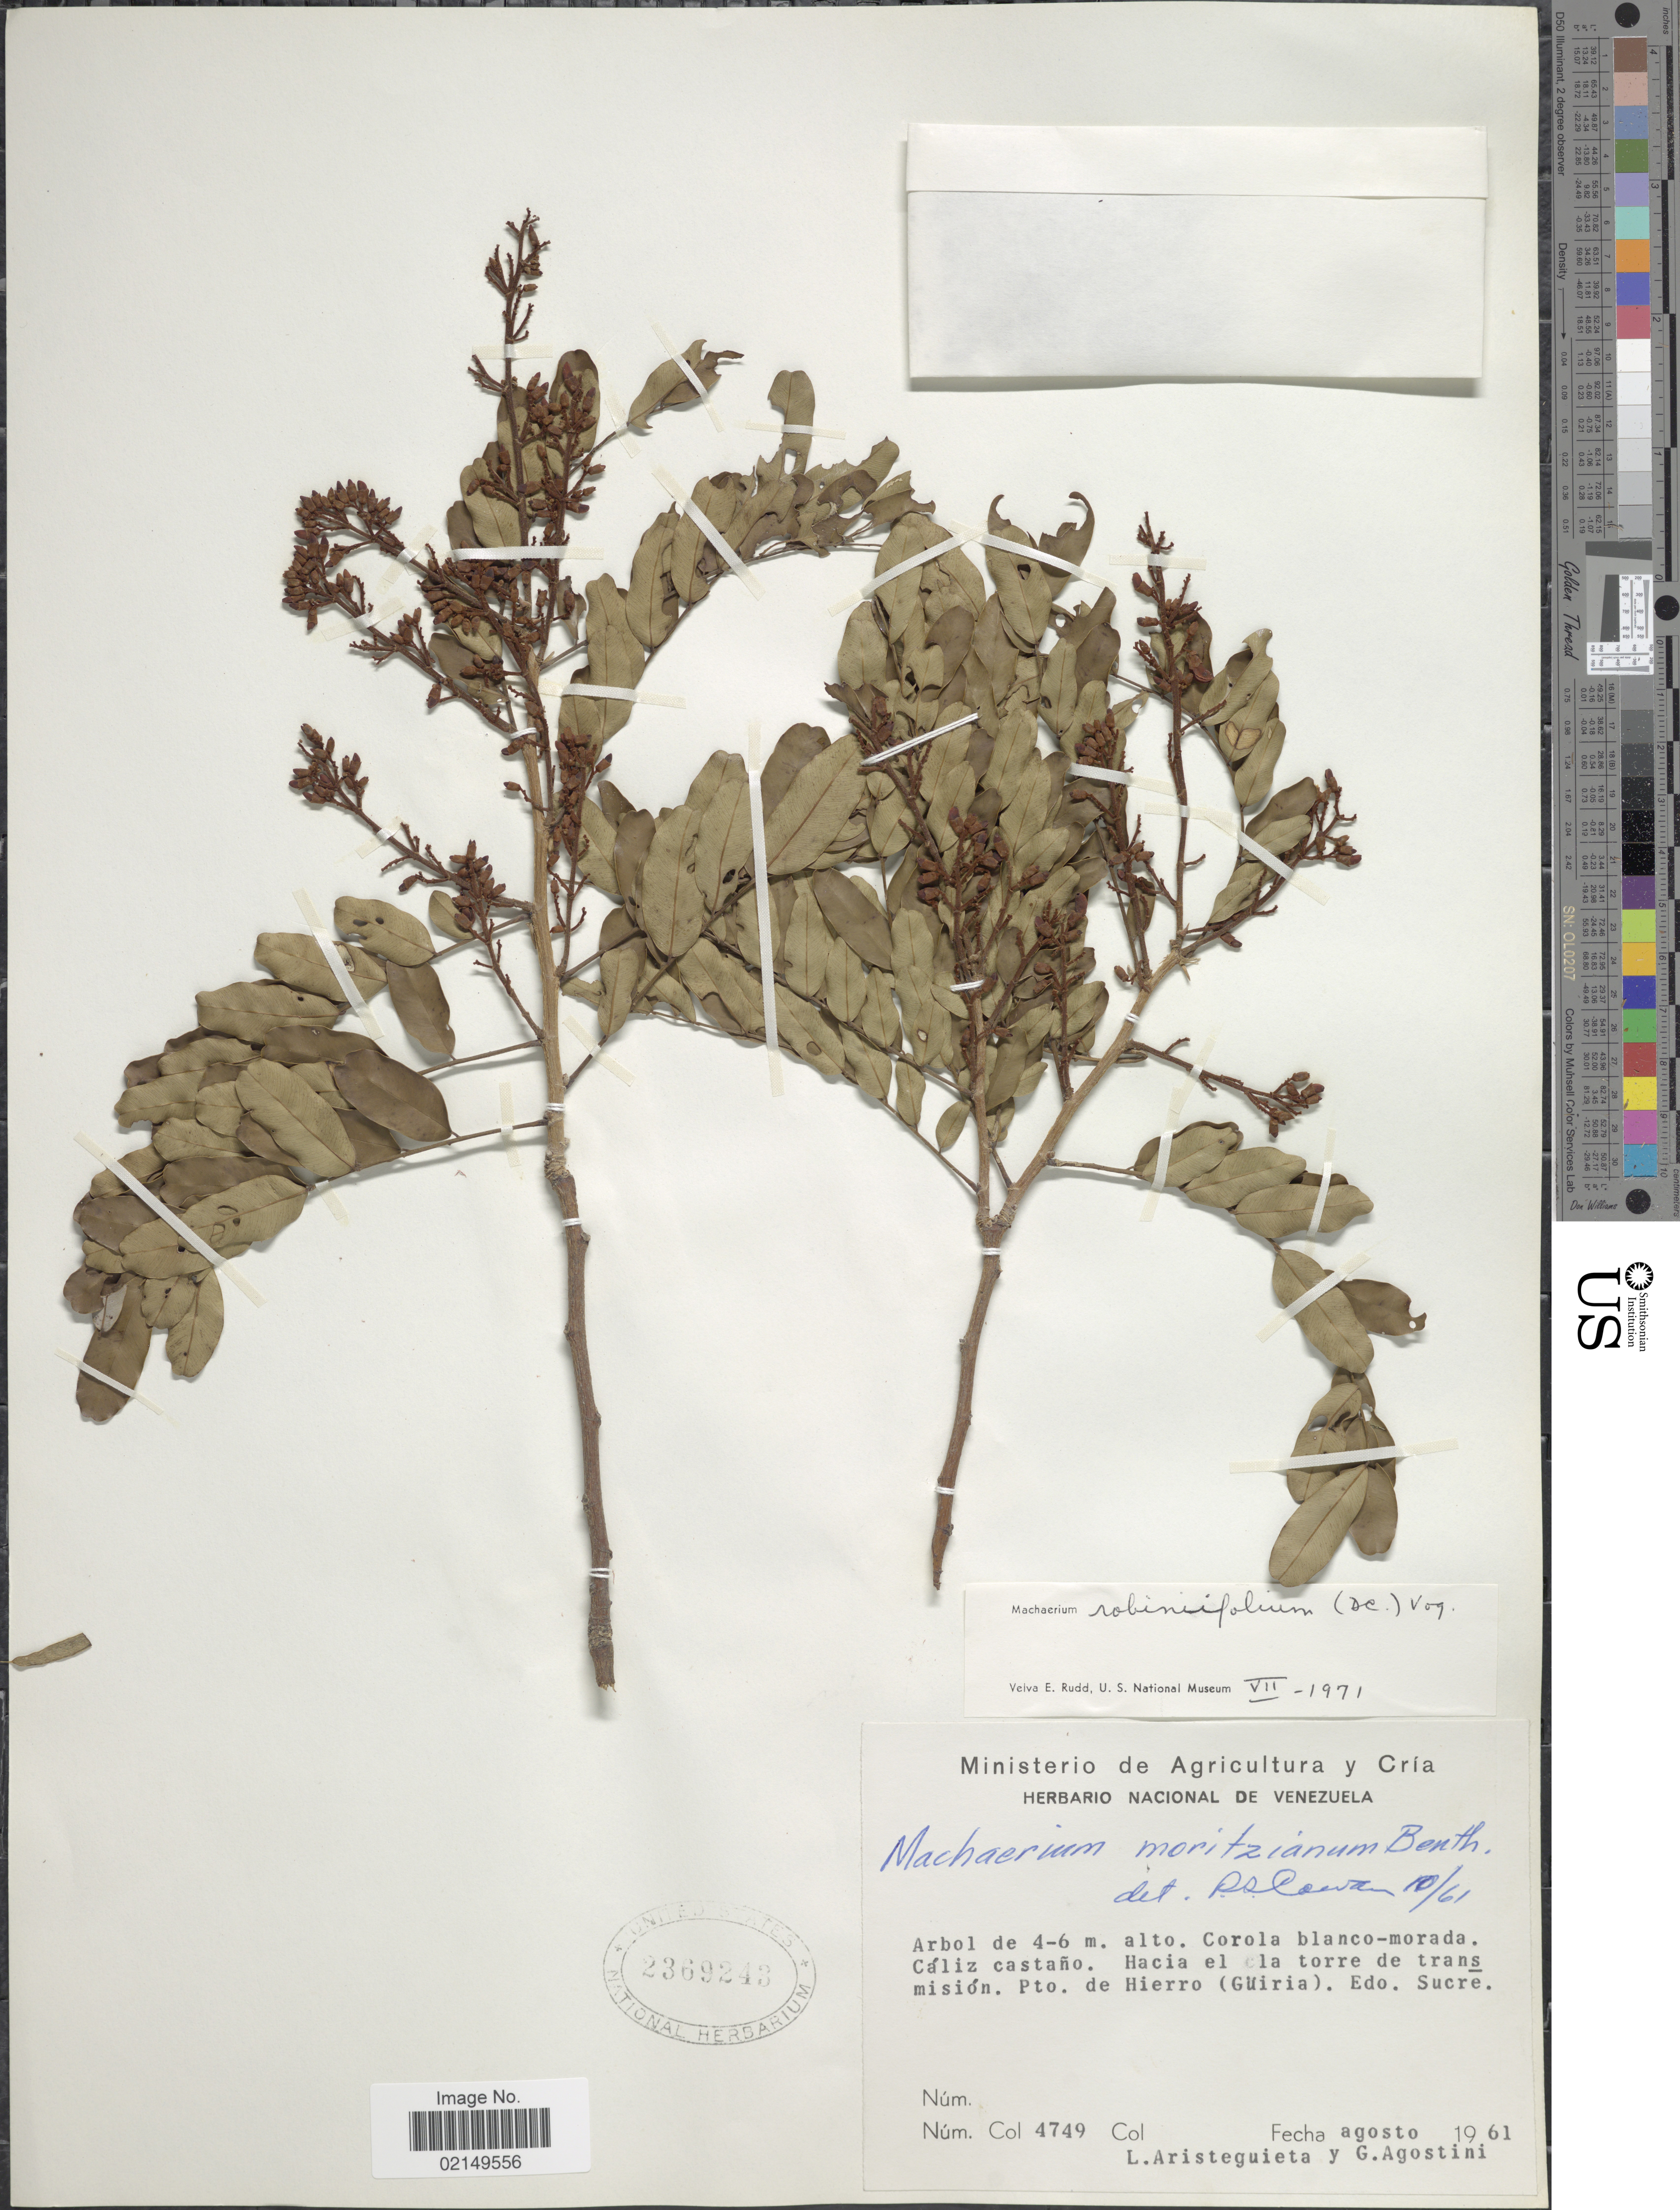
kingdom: Plantae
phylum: Tracheophyta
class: Magnoliopsida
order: Fabales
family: Fabaceae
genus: Machaerium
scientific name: Machaerium robinifolium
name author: (DC.) Vogel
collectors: L. Aristeguieta & G. Agostini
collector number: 4749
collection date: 1961-08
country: Venezuela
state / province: Sucre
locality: Hacia el la torre de transmision, Pto. de Hierro (Guiria), Edo. Sucre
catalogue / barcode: US 2369243